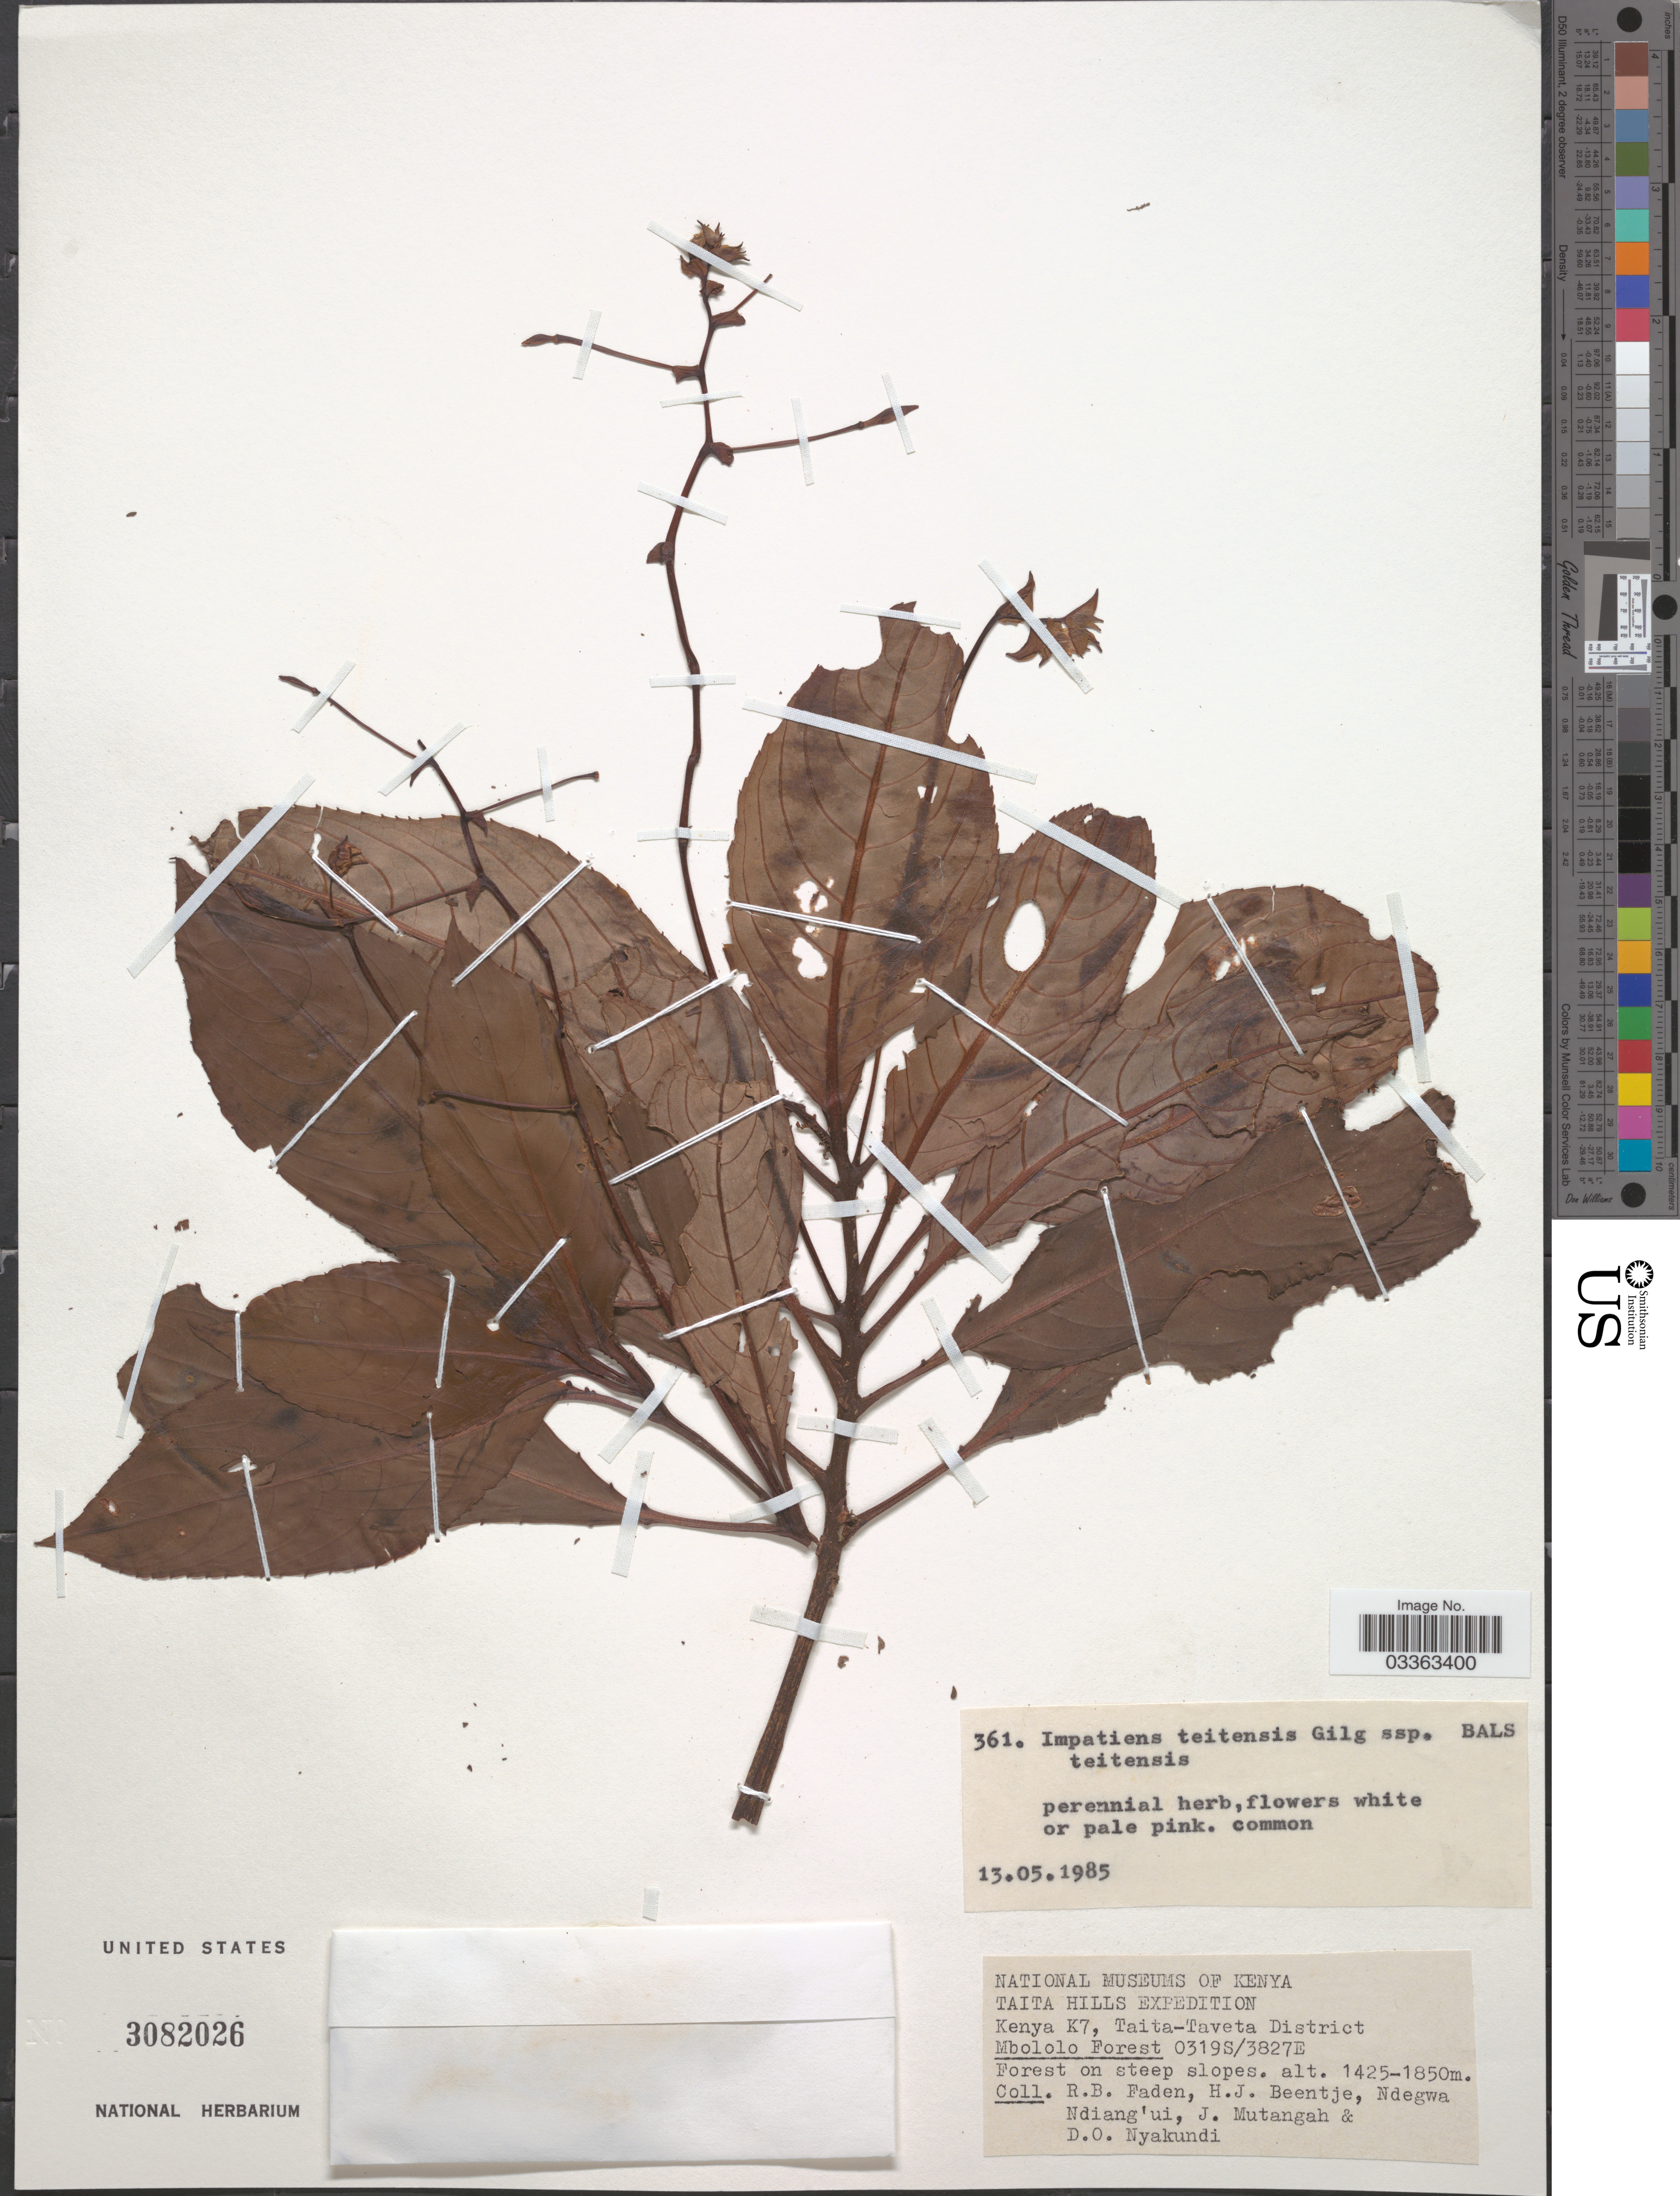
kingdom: Plantae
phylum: Tracheophyta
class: Magnoliopsida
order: Ericales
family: Balsaminaceae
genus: Impatiens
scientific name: Impatiens teitensis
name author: Grey-Wilson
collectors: R. B. Faden, H. J. Beentje, Ndegwa Ndiang'ui, J. Mutangah & D. Nyakundi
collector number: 361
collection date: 1985-05-13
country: Kenya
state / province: Taita Taveta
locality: Taita Hills, K7, Taita-Taveta District, Mbololo Forest.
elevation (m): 1425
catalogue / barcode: US 3082026